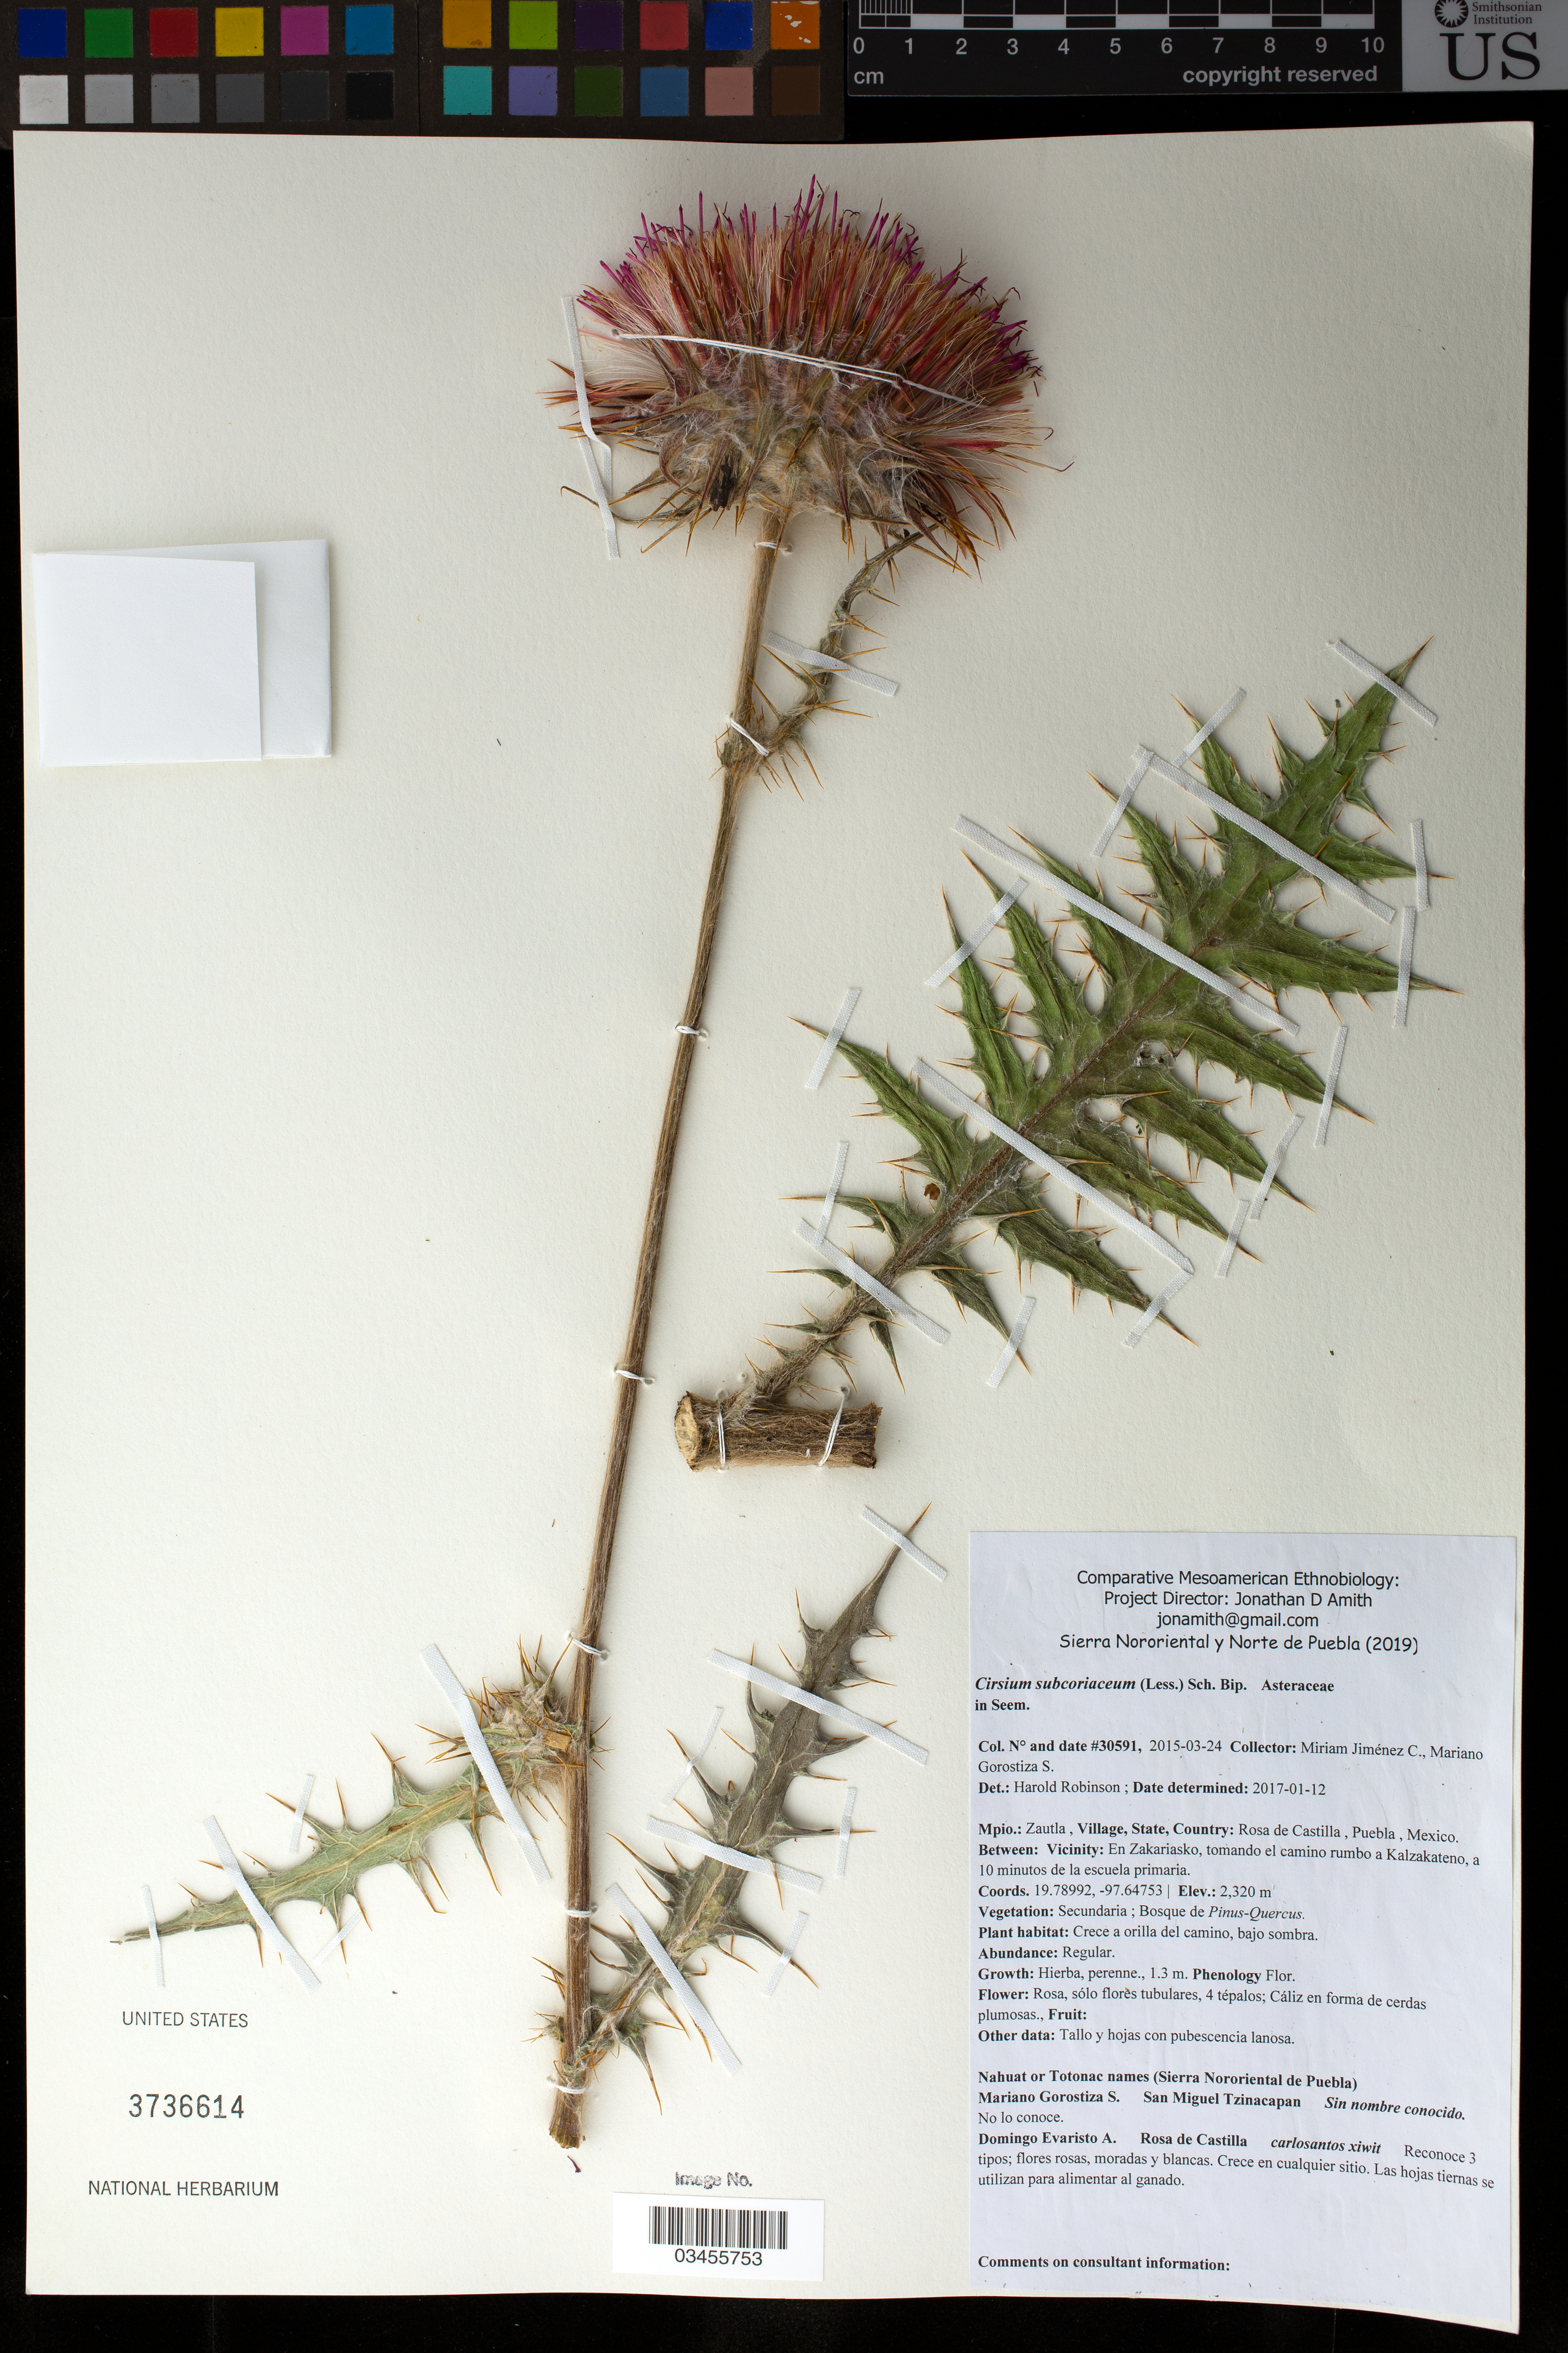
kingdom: Plantae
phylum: Tracheophyta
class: Magnoliopsida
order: Asterales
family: Asteraceae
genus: Cirsium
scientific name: Cirsium subcoriaceum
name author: (Less.) Sch. Bip.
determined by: Robinson, Harold E., (US)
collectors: M. Jiménez Chimil & M. Gorostiza S.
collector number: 30591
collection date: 2015-03-24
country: México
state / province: Puebla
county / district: Zautla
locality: PUEBLO: Rosa de Castilla; LOCALIDAD EXACTA: En Zakariasko, tomando el camino rumbo a Kalzakateno, a 10 minutos de la escuela primaria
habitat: Bosque de Pinus-Quercus | A orilla del camino, bajo sombra.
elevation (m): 2320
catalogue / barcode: US 3736614